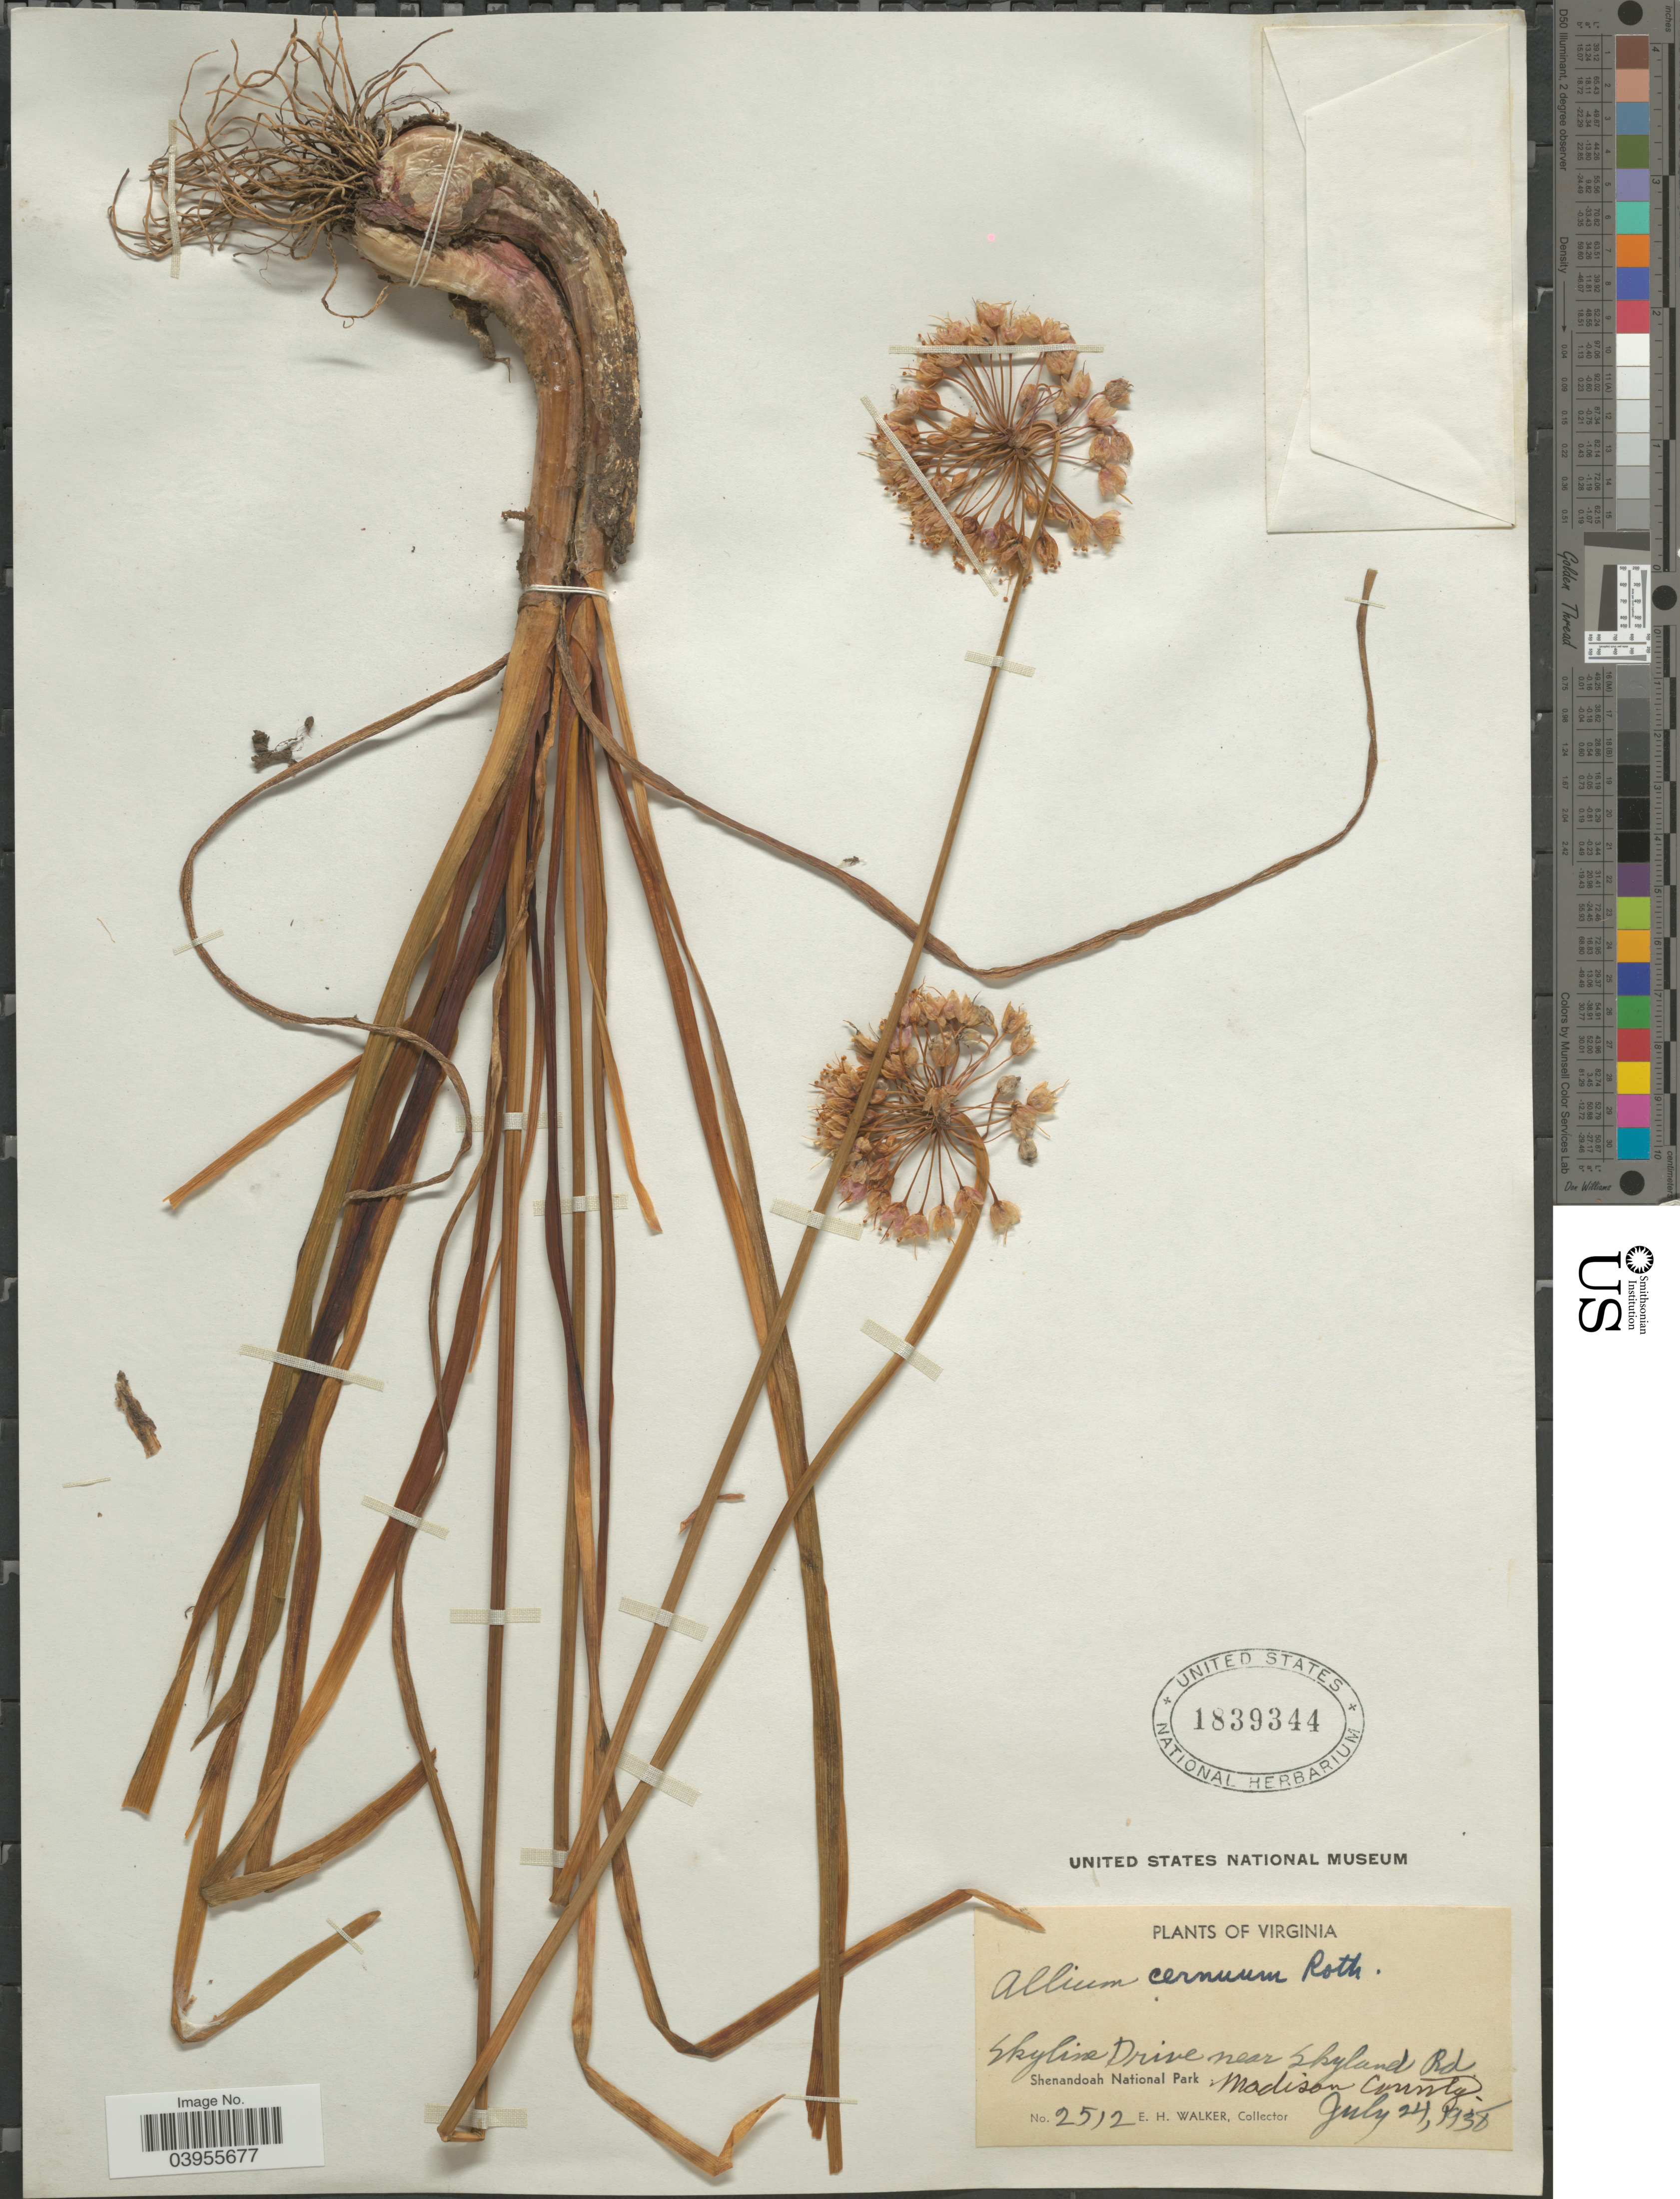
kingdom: Plantae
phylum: Tracheophyta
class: Liliopsida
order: Asparagales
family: Amaryllidaceae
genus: Allium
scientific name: Allium cernuum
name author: Roth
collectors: E. H. Walker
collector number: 2512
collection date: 1938-07-24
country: United States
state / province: Virginia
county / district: Madison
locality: Skyline Drive near Skyland Rd. Shenandoah National Park; Madison County.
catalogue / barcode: US 1839344